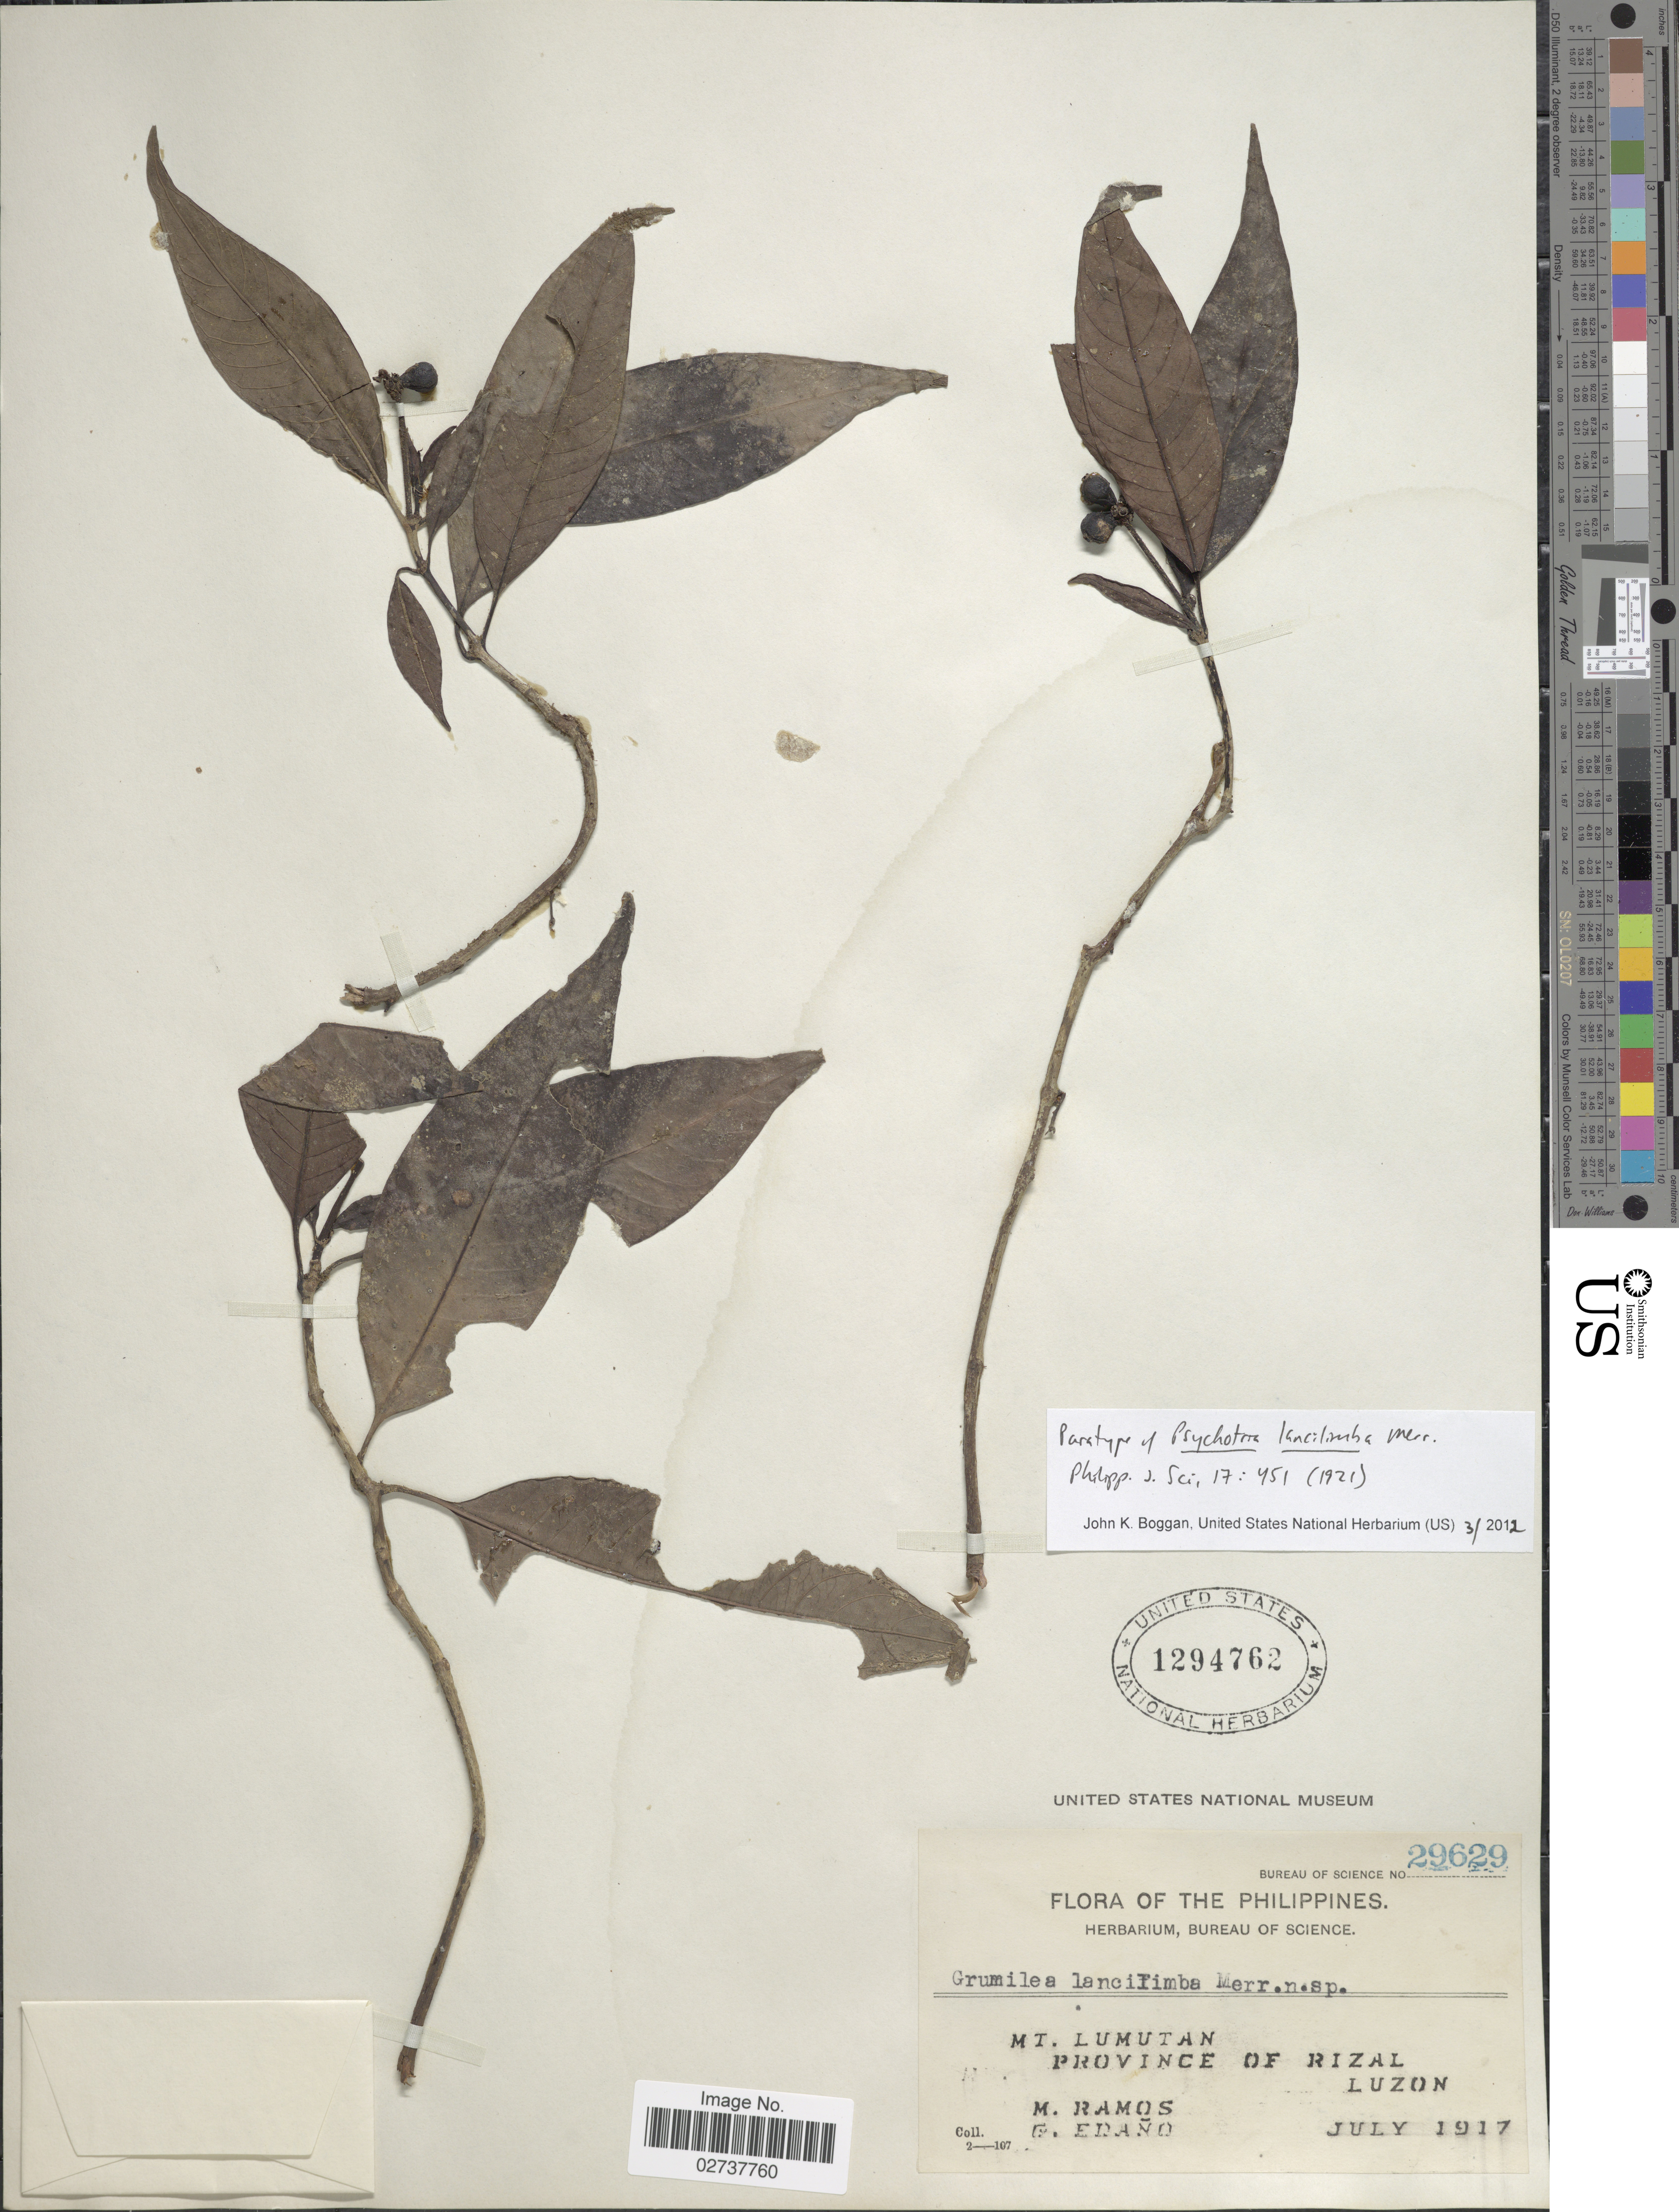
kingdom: Plantae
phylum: Tracheophyta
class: Magnoliopsida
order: Gentianales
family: Rubiaceae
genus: Psychotria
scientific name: Psychotria lancilimba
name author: Merr.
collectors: M. Ramos & G. Edaño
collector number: Bureau of Science 29629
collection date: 1917-07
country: Philippines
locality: Mt. Lumutan, Province of Rizal, Luzon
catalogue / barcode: US 1294762